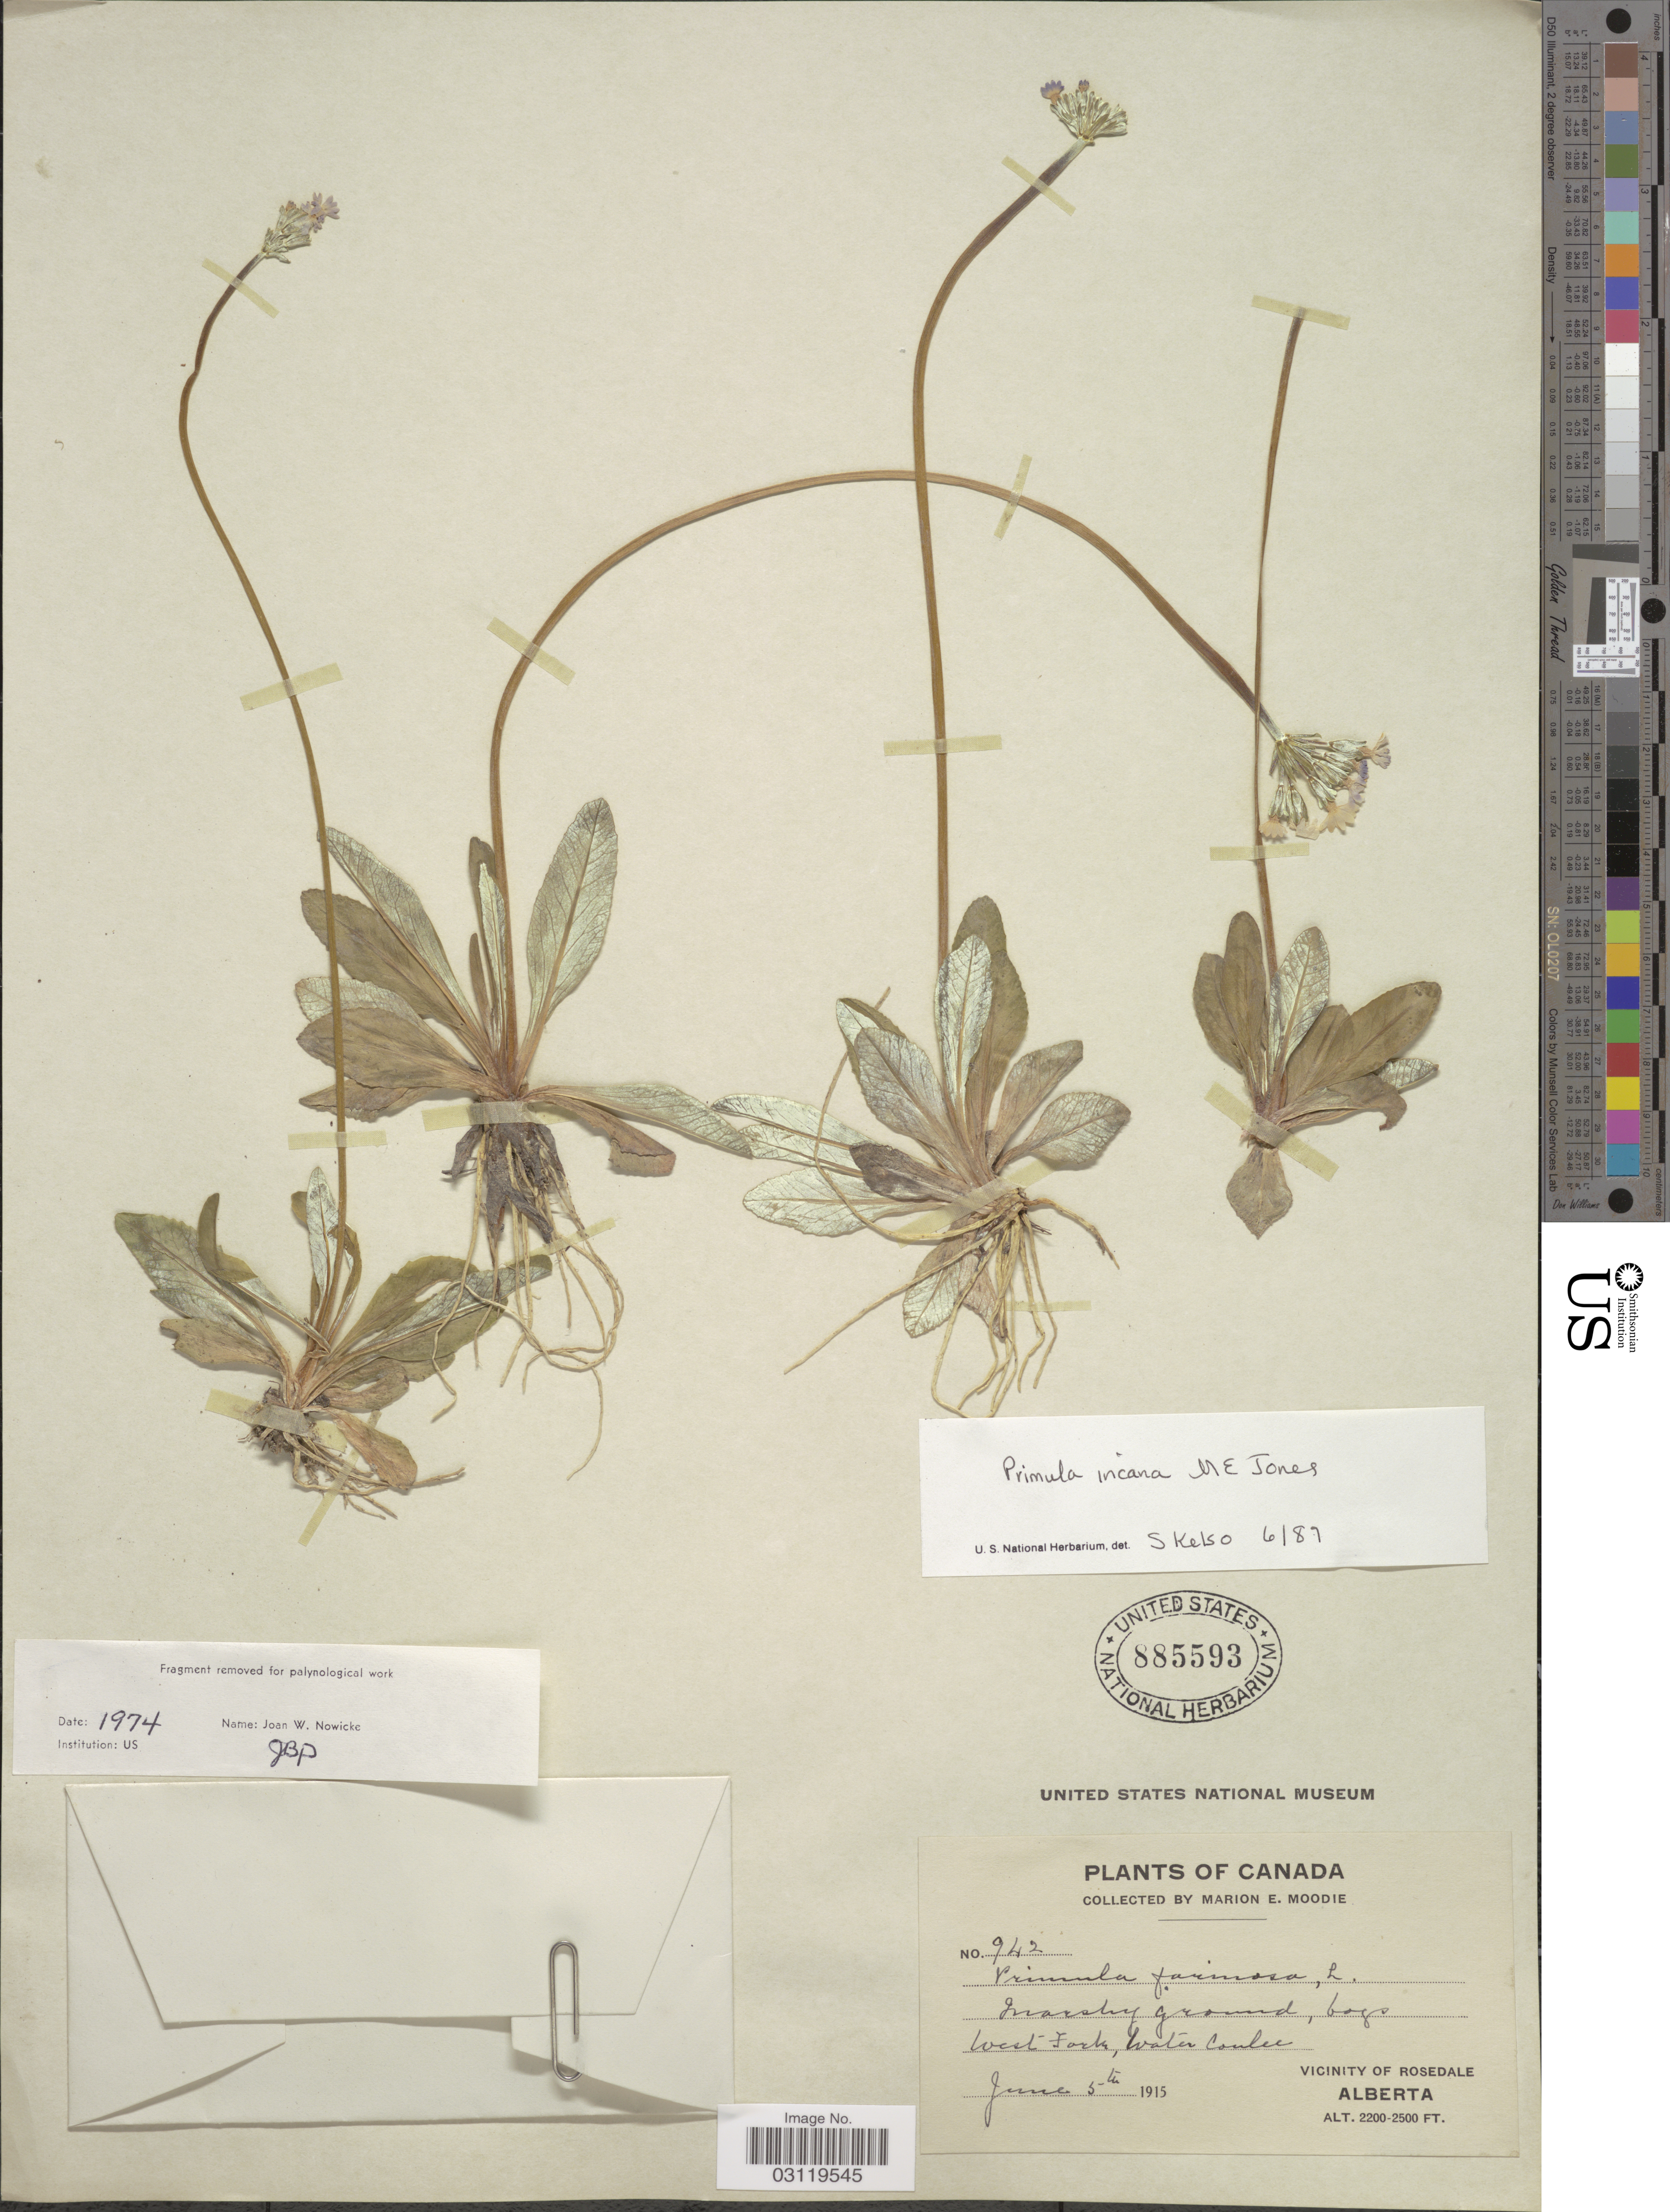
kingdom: Plantae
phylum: Tracheophyta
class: Magnoliopsida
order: Ericales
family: Primulaceae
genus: Primula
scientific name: Primula incana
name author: M.E. Jones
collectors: M. E. Moodie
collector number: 942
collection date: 1915-06-05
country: Canada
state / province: Alberta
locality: West Fork, Water Coulee, Vicinity of Rosedale.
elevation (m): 671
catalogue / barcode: US 885593